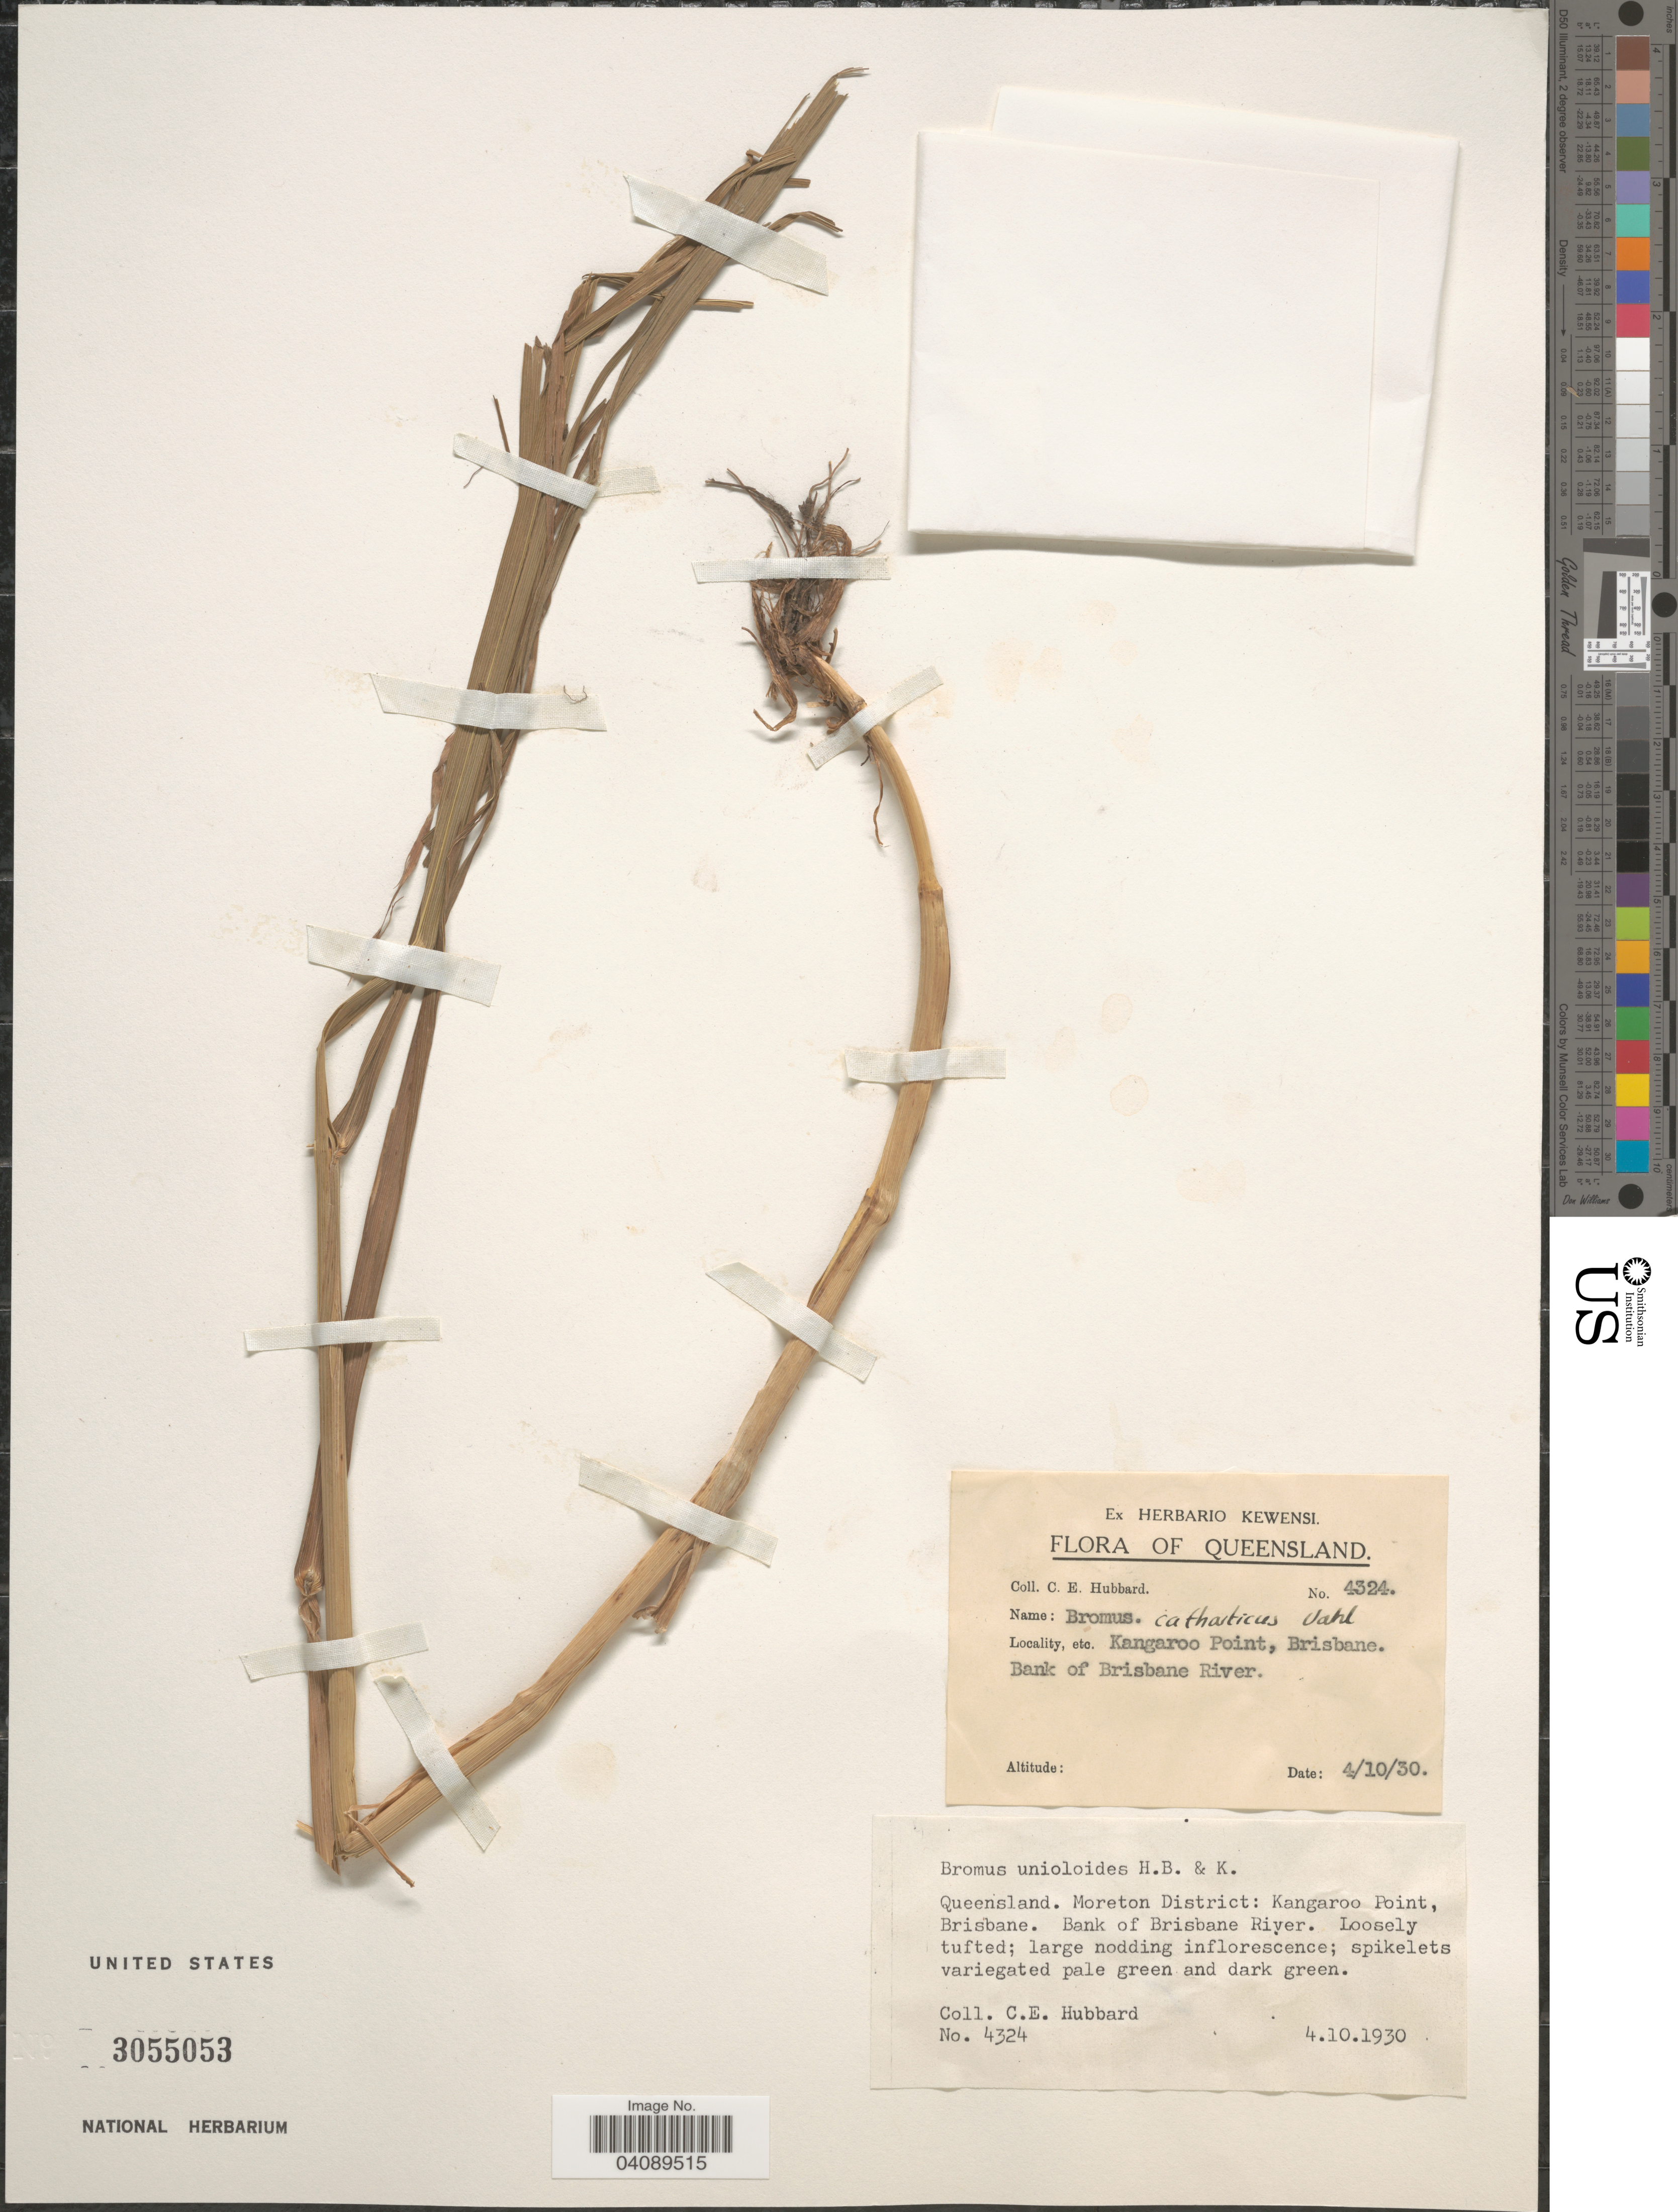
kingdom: Plantae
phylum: Tracheophyta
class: Liliopsida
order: Poales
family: Poaceae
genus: Bromus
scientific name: Bromus catharticus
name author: Vahl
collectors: C. E. Hubbard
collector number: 4324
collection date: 1930-10-04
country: Australia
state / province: Queensland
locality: Moreton District: Kangaroo Point, Brisbane. Bank of Brisbane River.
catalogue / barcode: US 3055053